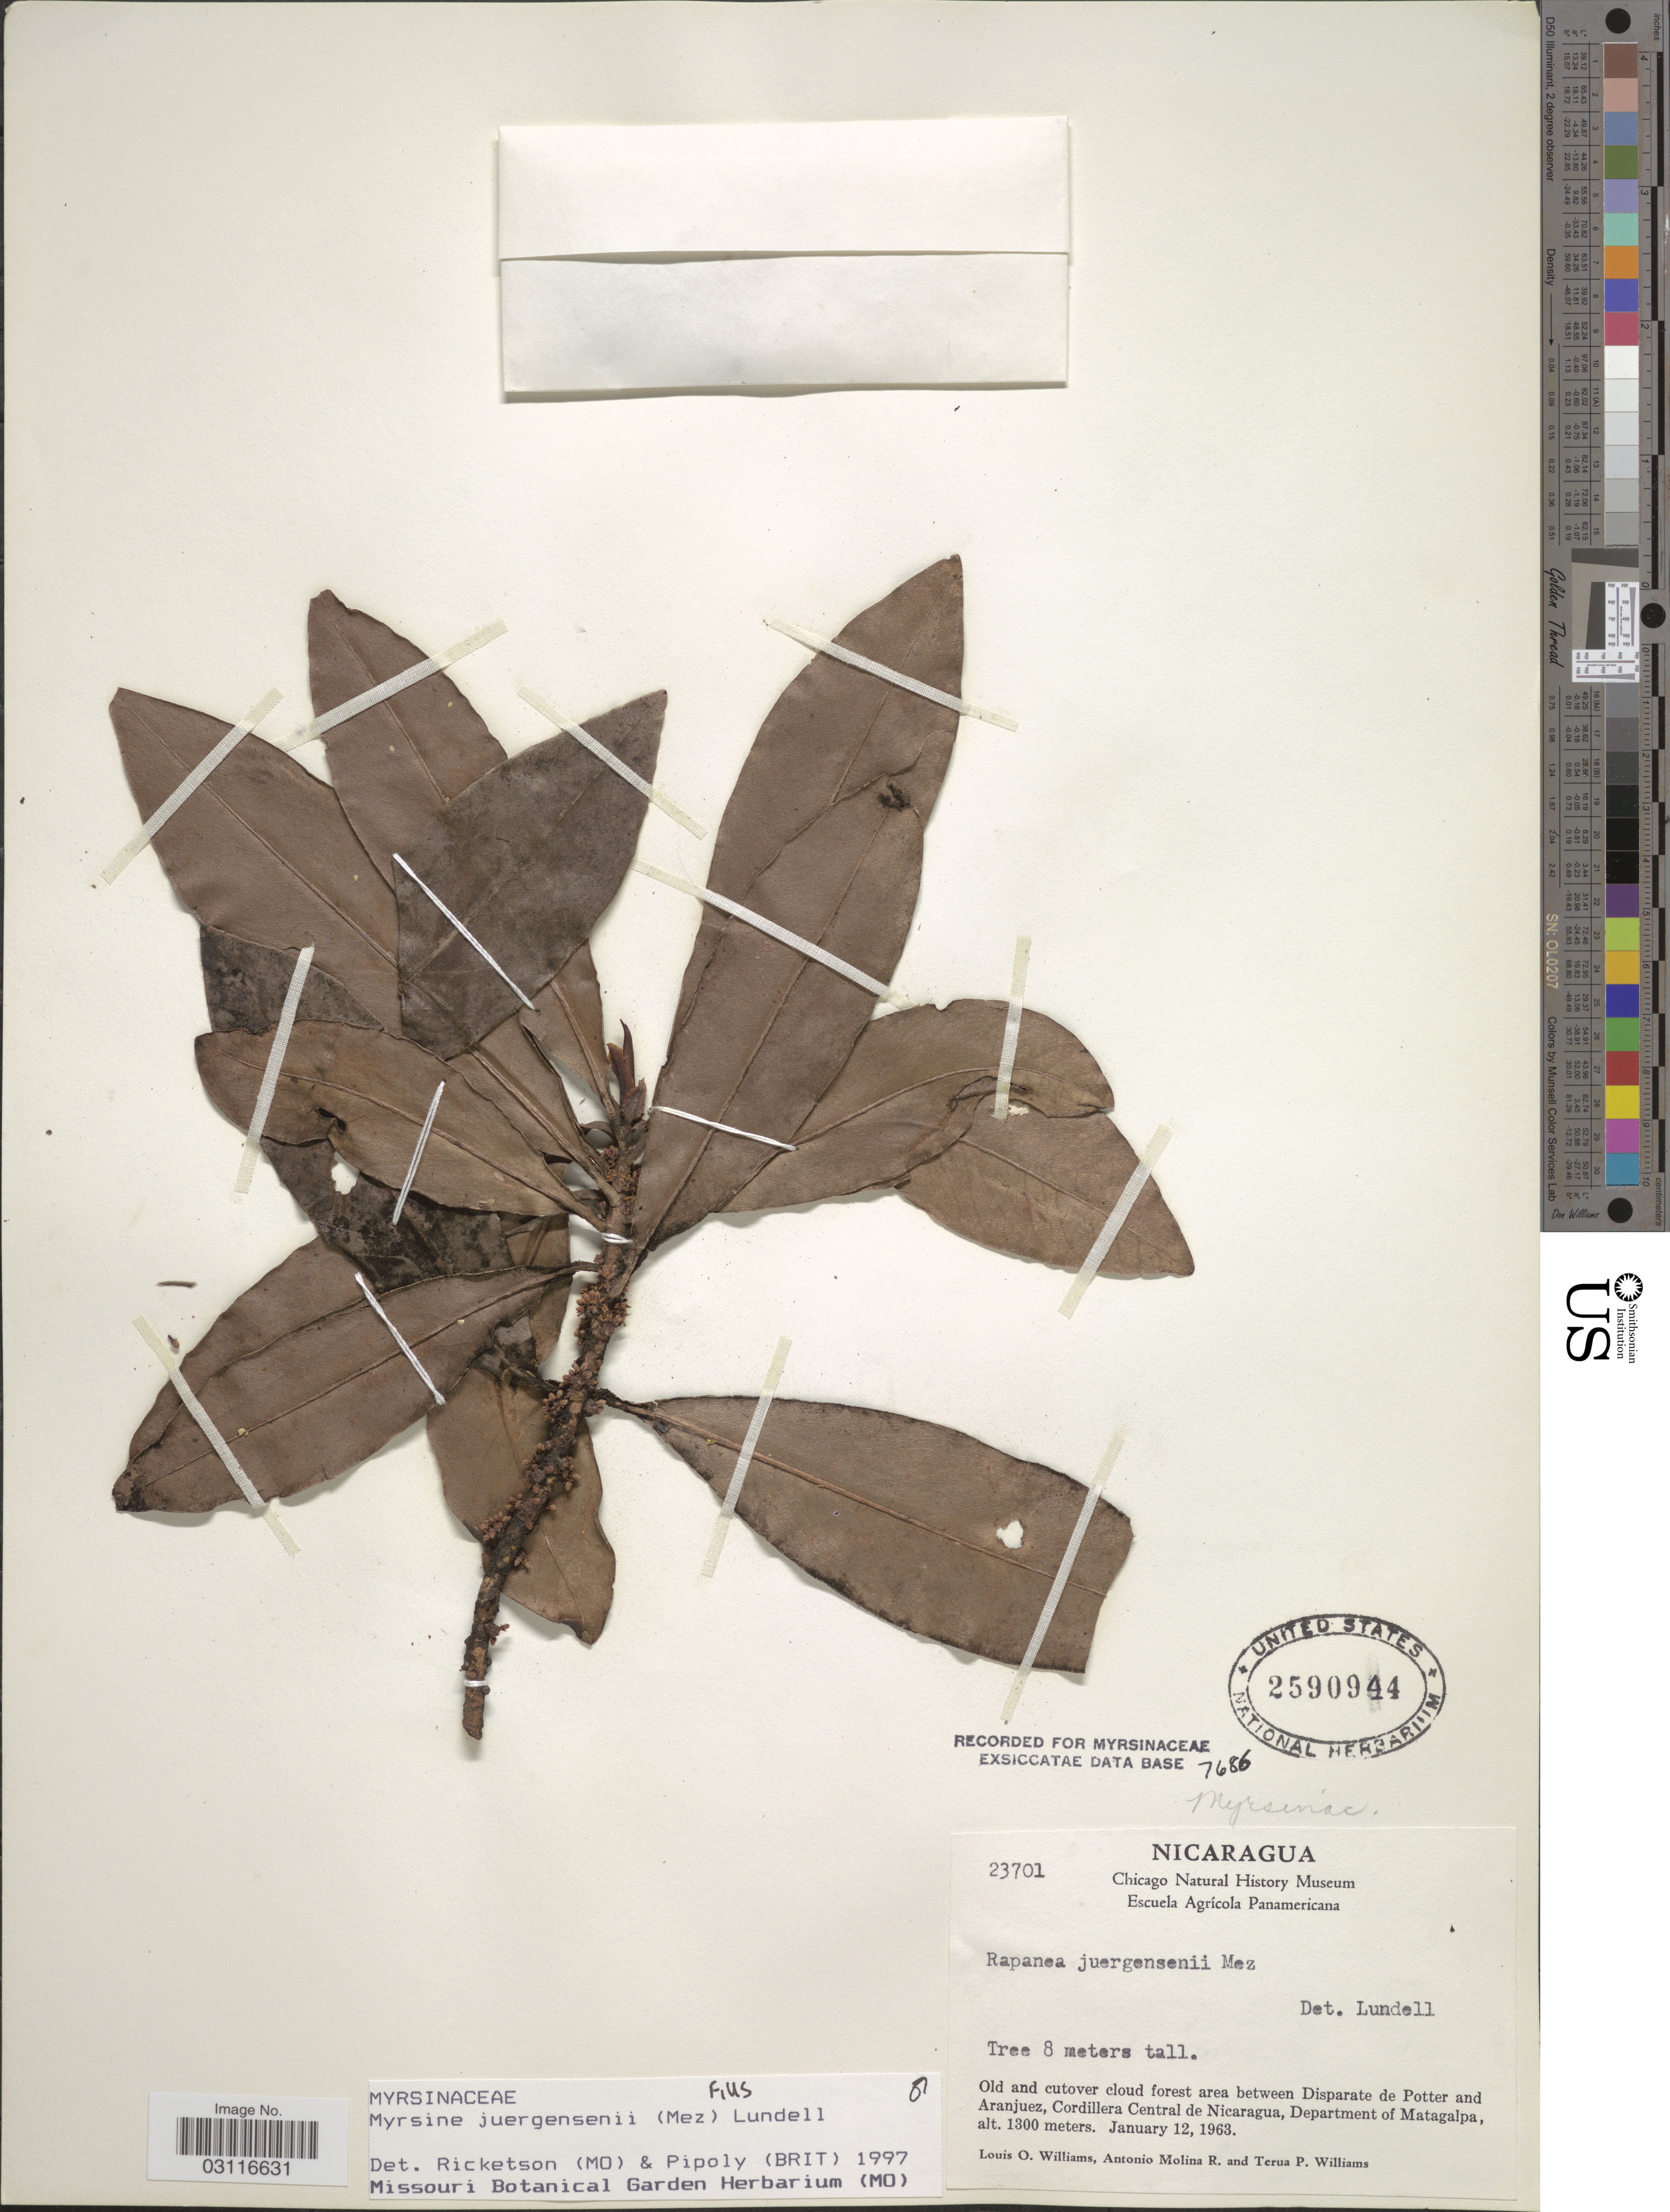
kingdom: Plantae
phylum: Tracheophyta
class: Magnoliopsida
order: Ericales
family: Primulaceae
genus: Myrsine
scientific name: Myrsine juergensenii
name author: (Mez) Lundell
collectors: L. O. Williams, A. Molina R. & T. Williams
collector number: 23701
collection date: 1963-01-12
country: Nicaragua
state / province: Matagalpa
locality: Old and cutover cloud forest area between Disparate de Potter and Aranjuez, Cordillera Central de Nicaragua, Department of Matagalpa.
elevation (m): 1300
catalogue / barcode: US 2590944